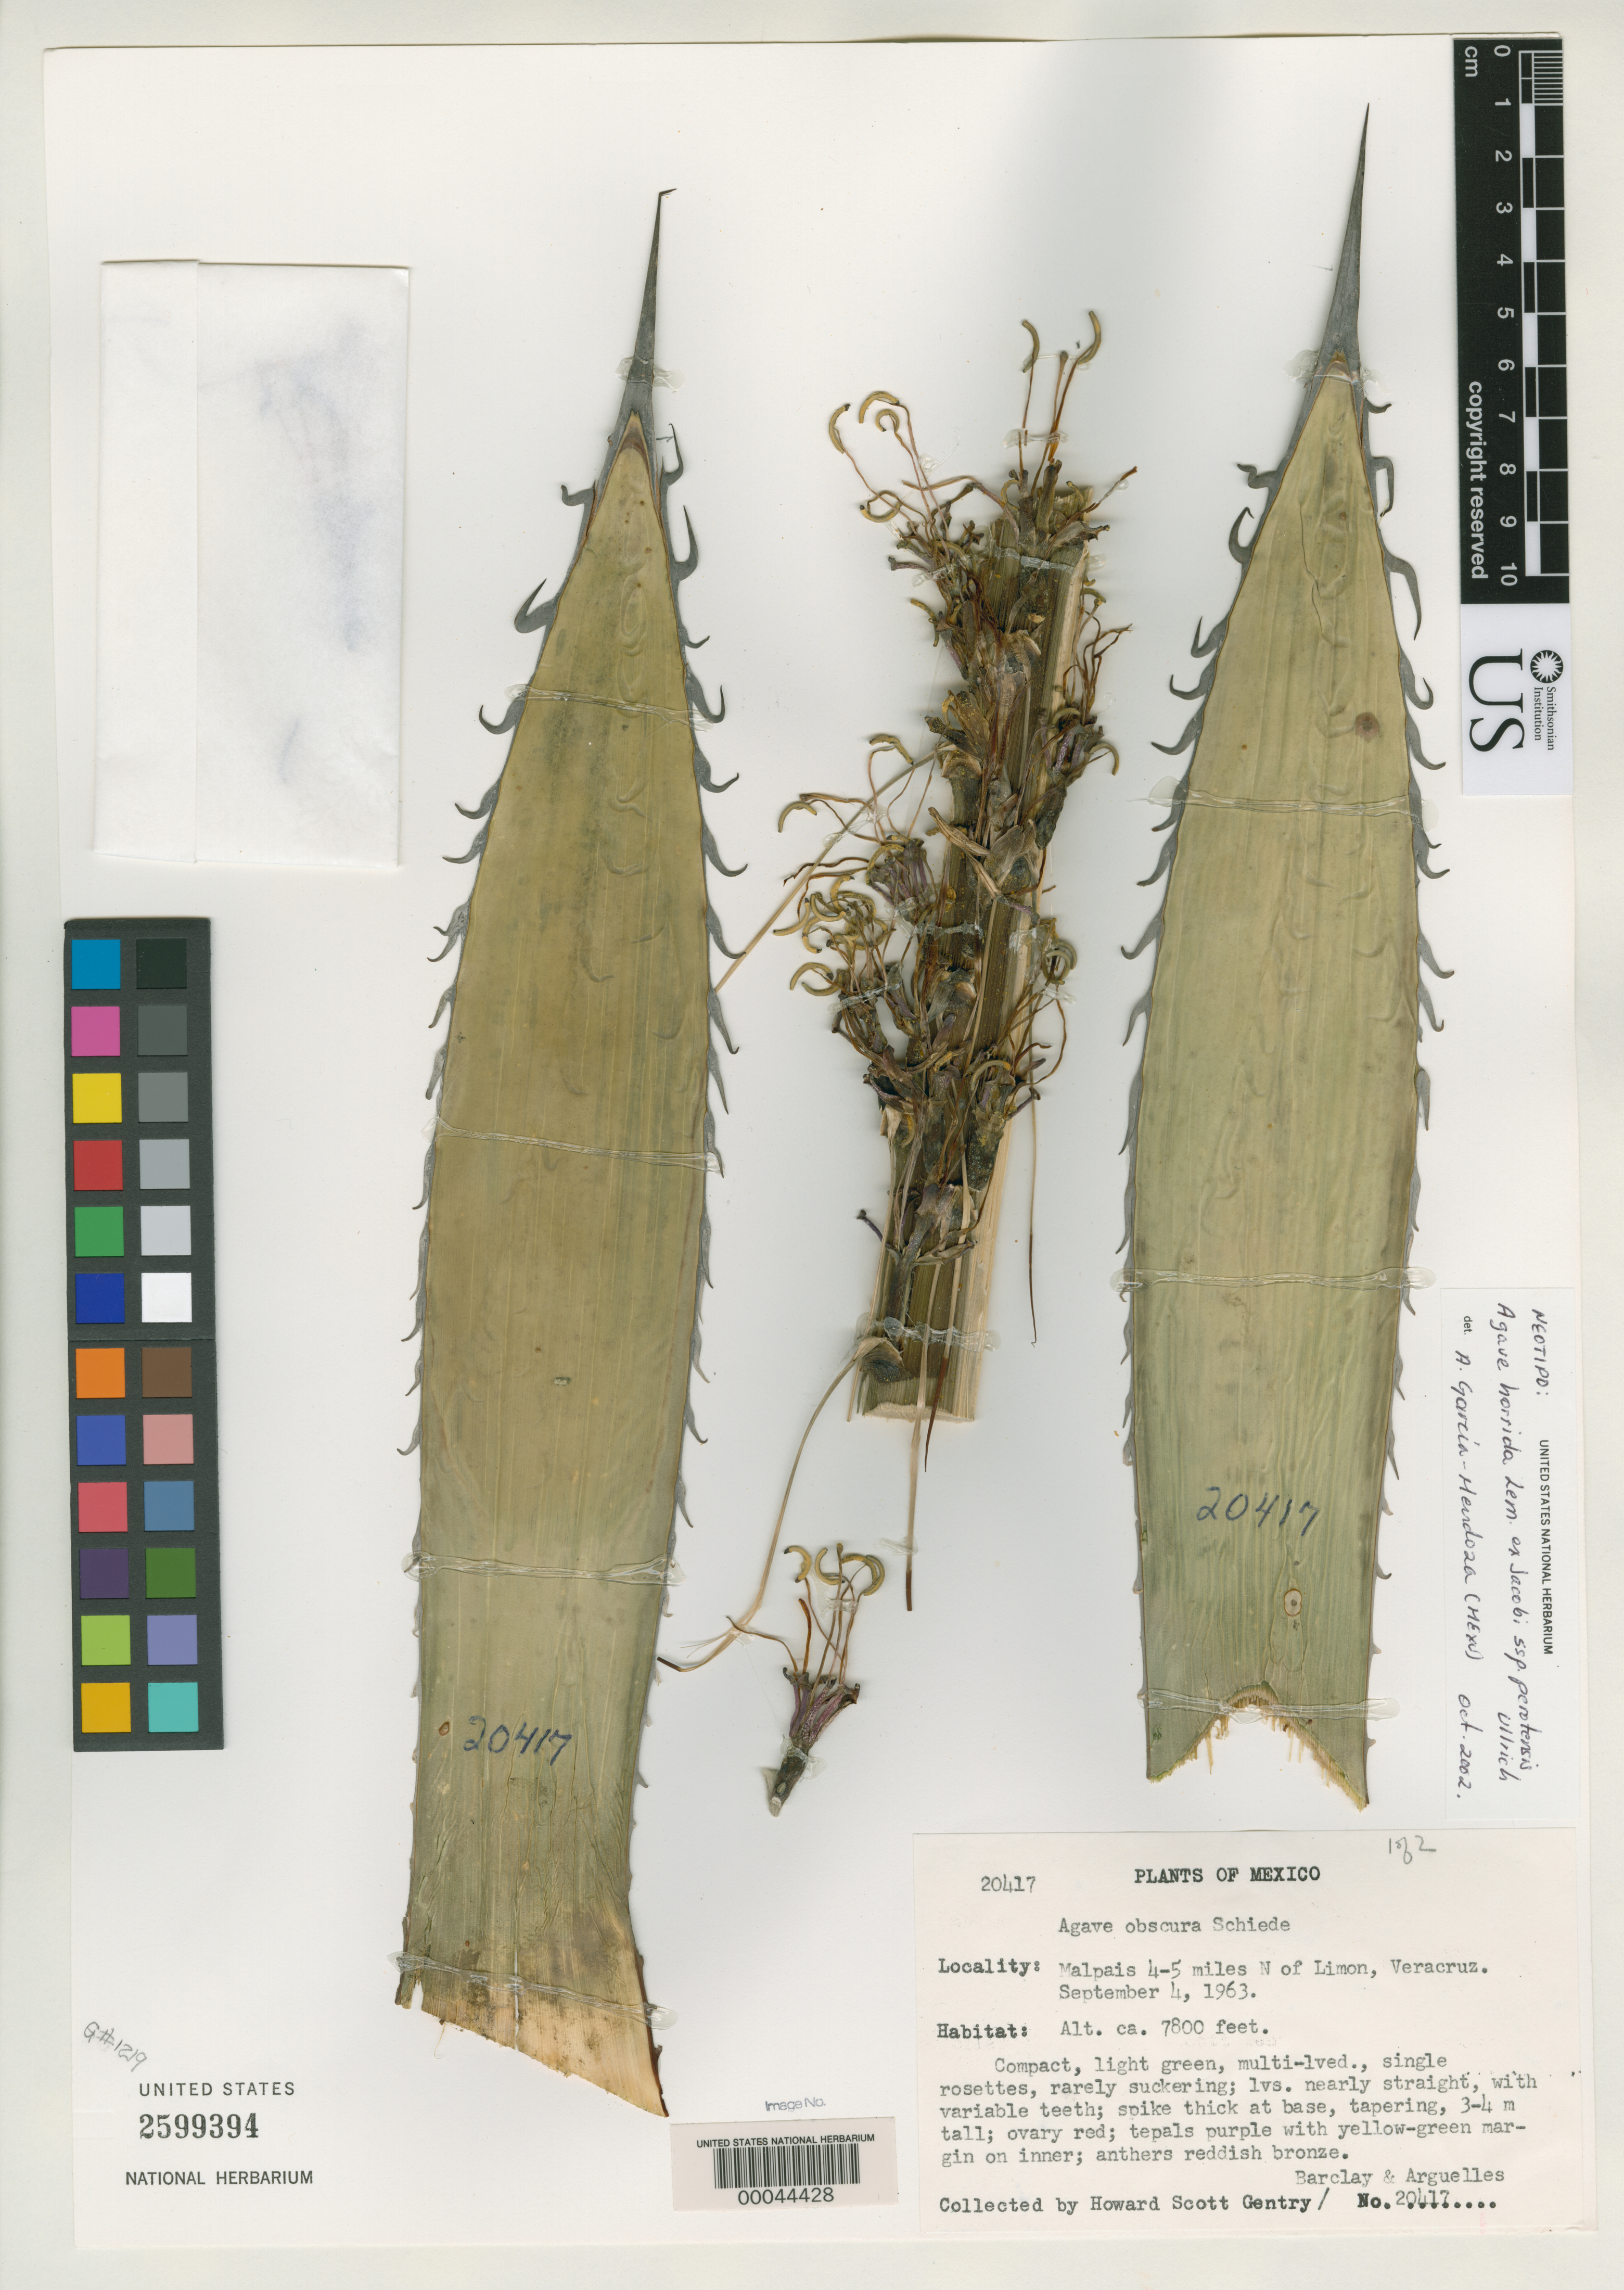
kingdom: Plantae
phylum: Tracheophyta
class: Liliopsida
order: Asparagales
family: Asparagaceae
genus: Agave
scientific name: Agave obscura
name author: Schiede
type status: Isotype; Neotype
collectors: H. S. Gentry, A. S. Barclay & J. Arguelles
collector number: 20417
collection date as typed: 04 Sep 1963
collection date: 1963-09-04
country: Mexico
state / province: Veracruz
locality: Malpais 4-5 min of Limon.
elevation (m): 2377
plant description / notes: Also an isotype of Agave horrida subsp. perotensis Ullrich.; Filed in the type herbarium as Agave obscura Schiede.; Also a neotype of Agave obscura Schiede.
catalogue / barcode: US 2599394